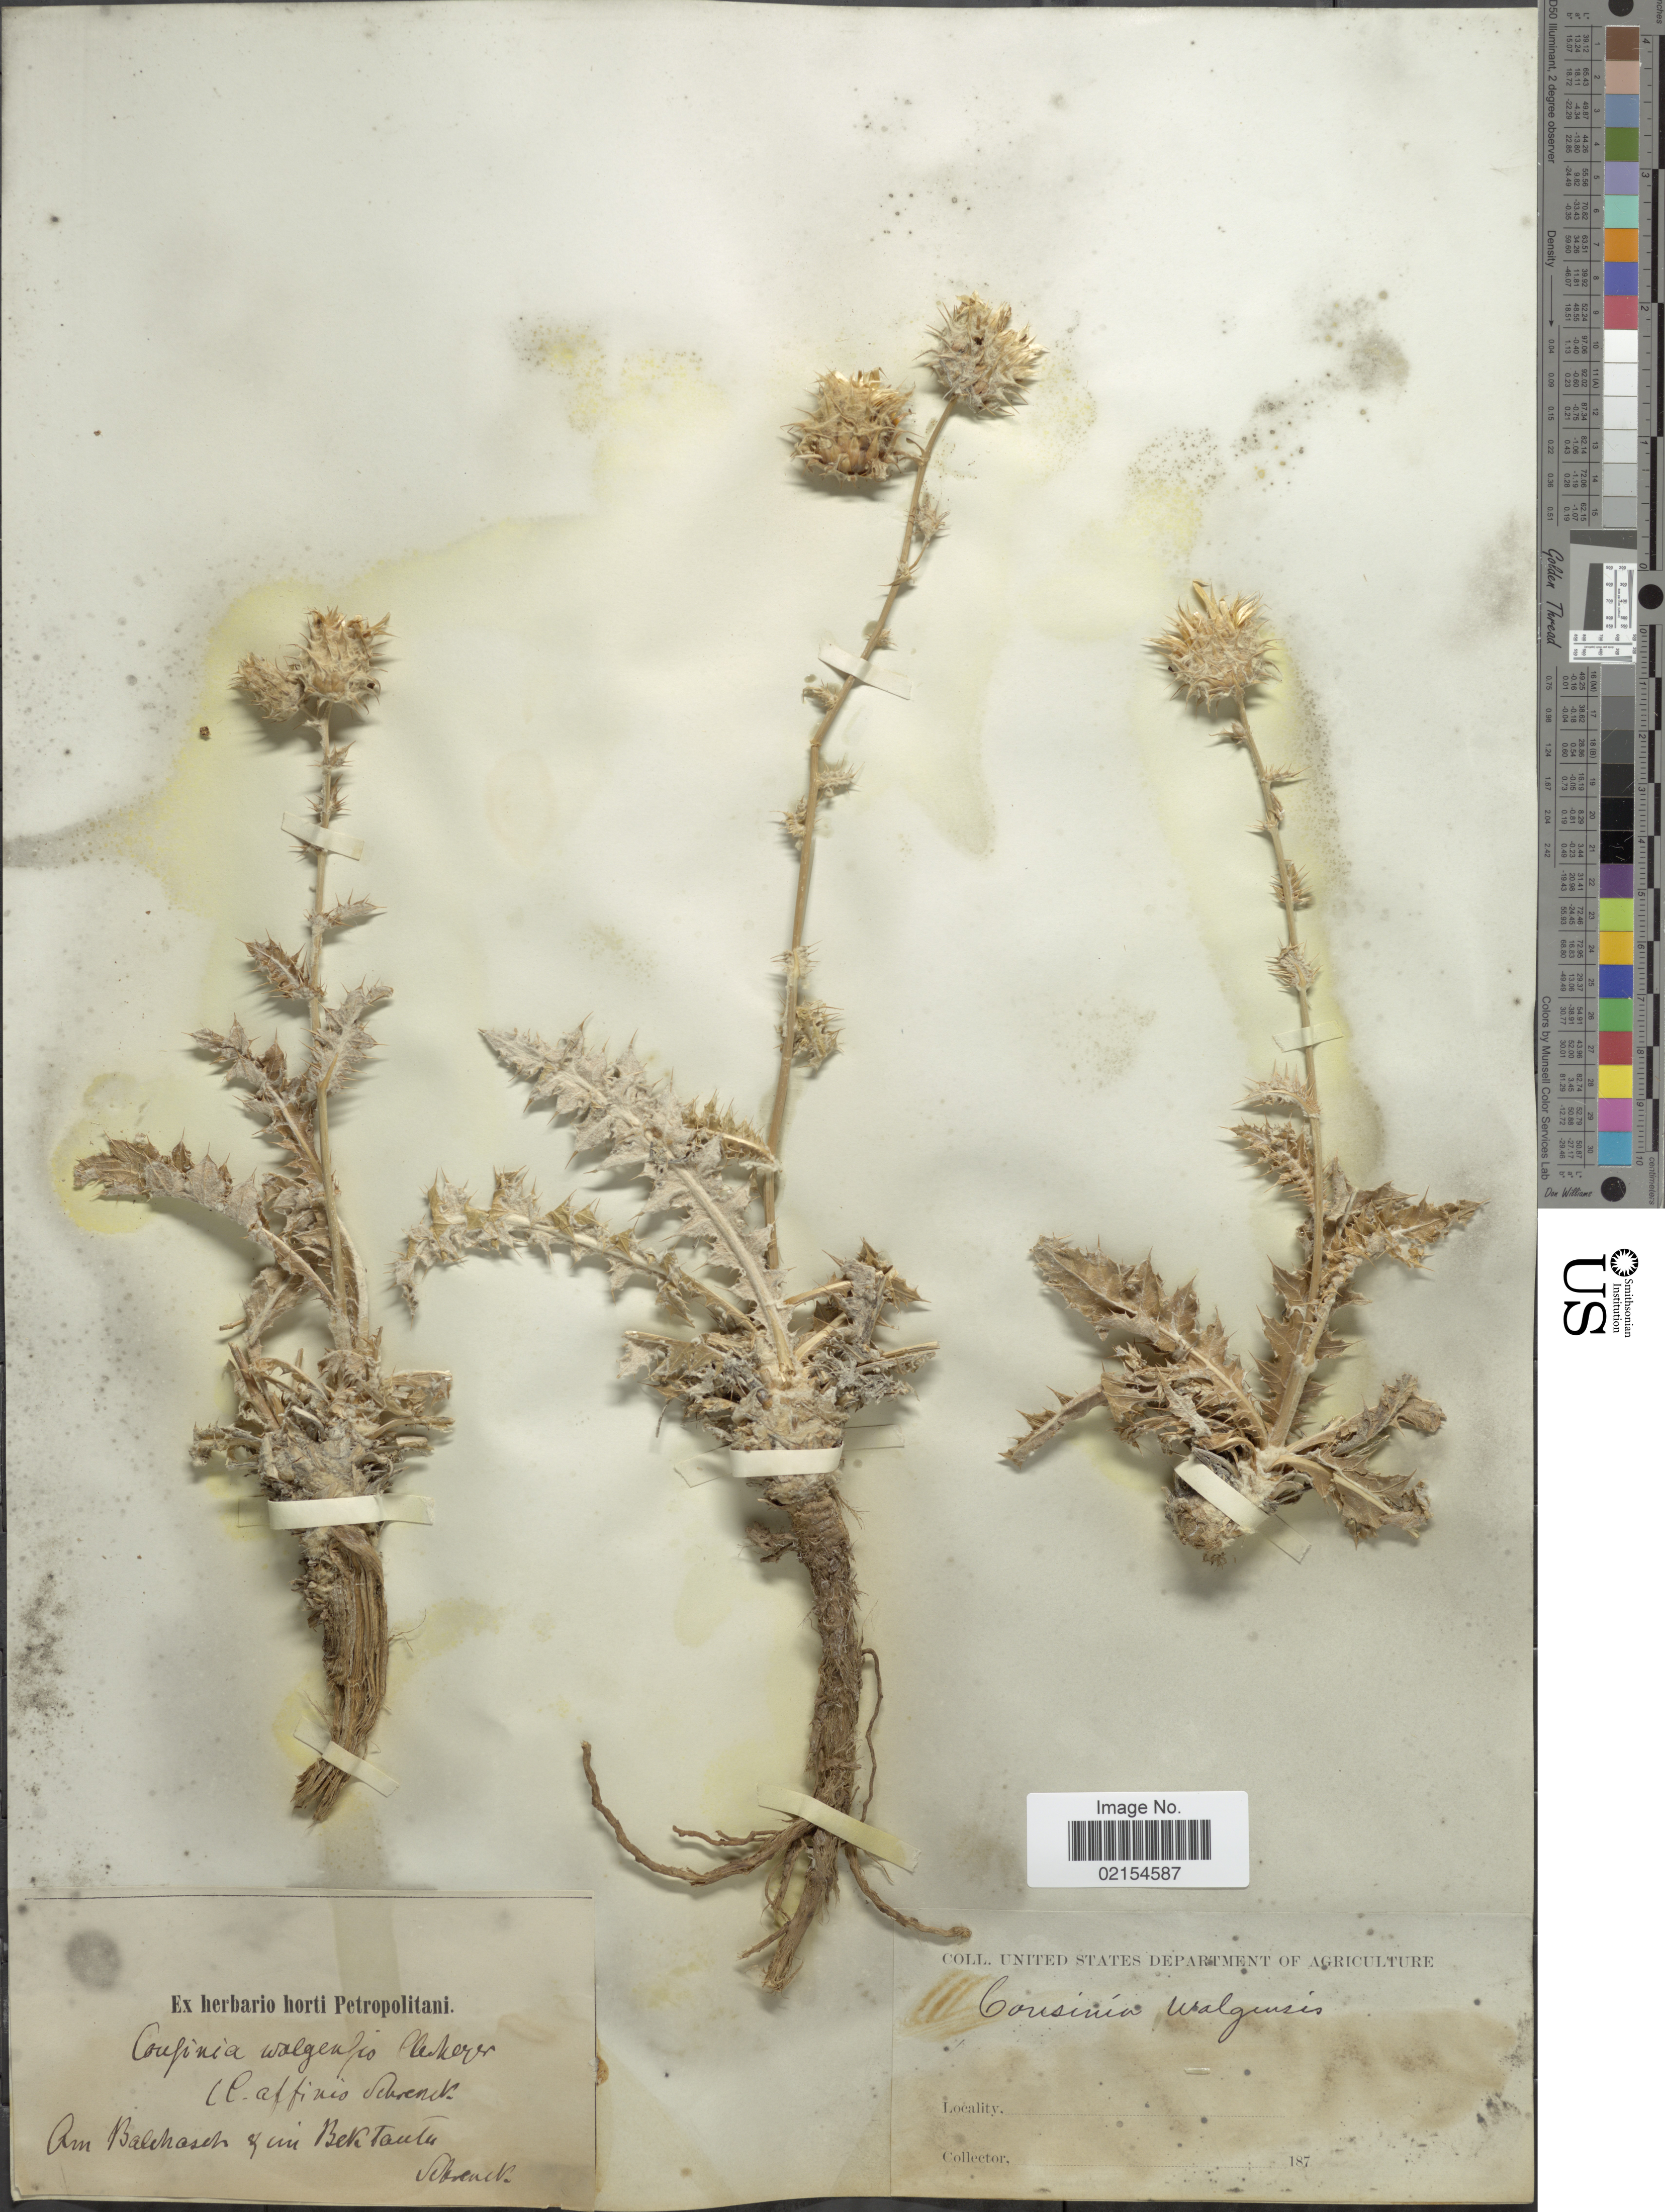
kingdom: Plantae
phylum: Tracheophyta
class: Magnoliopsida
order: Asterales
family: Asteraceae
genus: Cousinia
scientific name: Cousinia astracanica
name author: (Spreng.) Tamamsch.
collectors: A.G. Schrenk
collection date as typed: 187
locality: Am Balehaseh im Bektantu [interpreted]